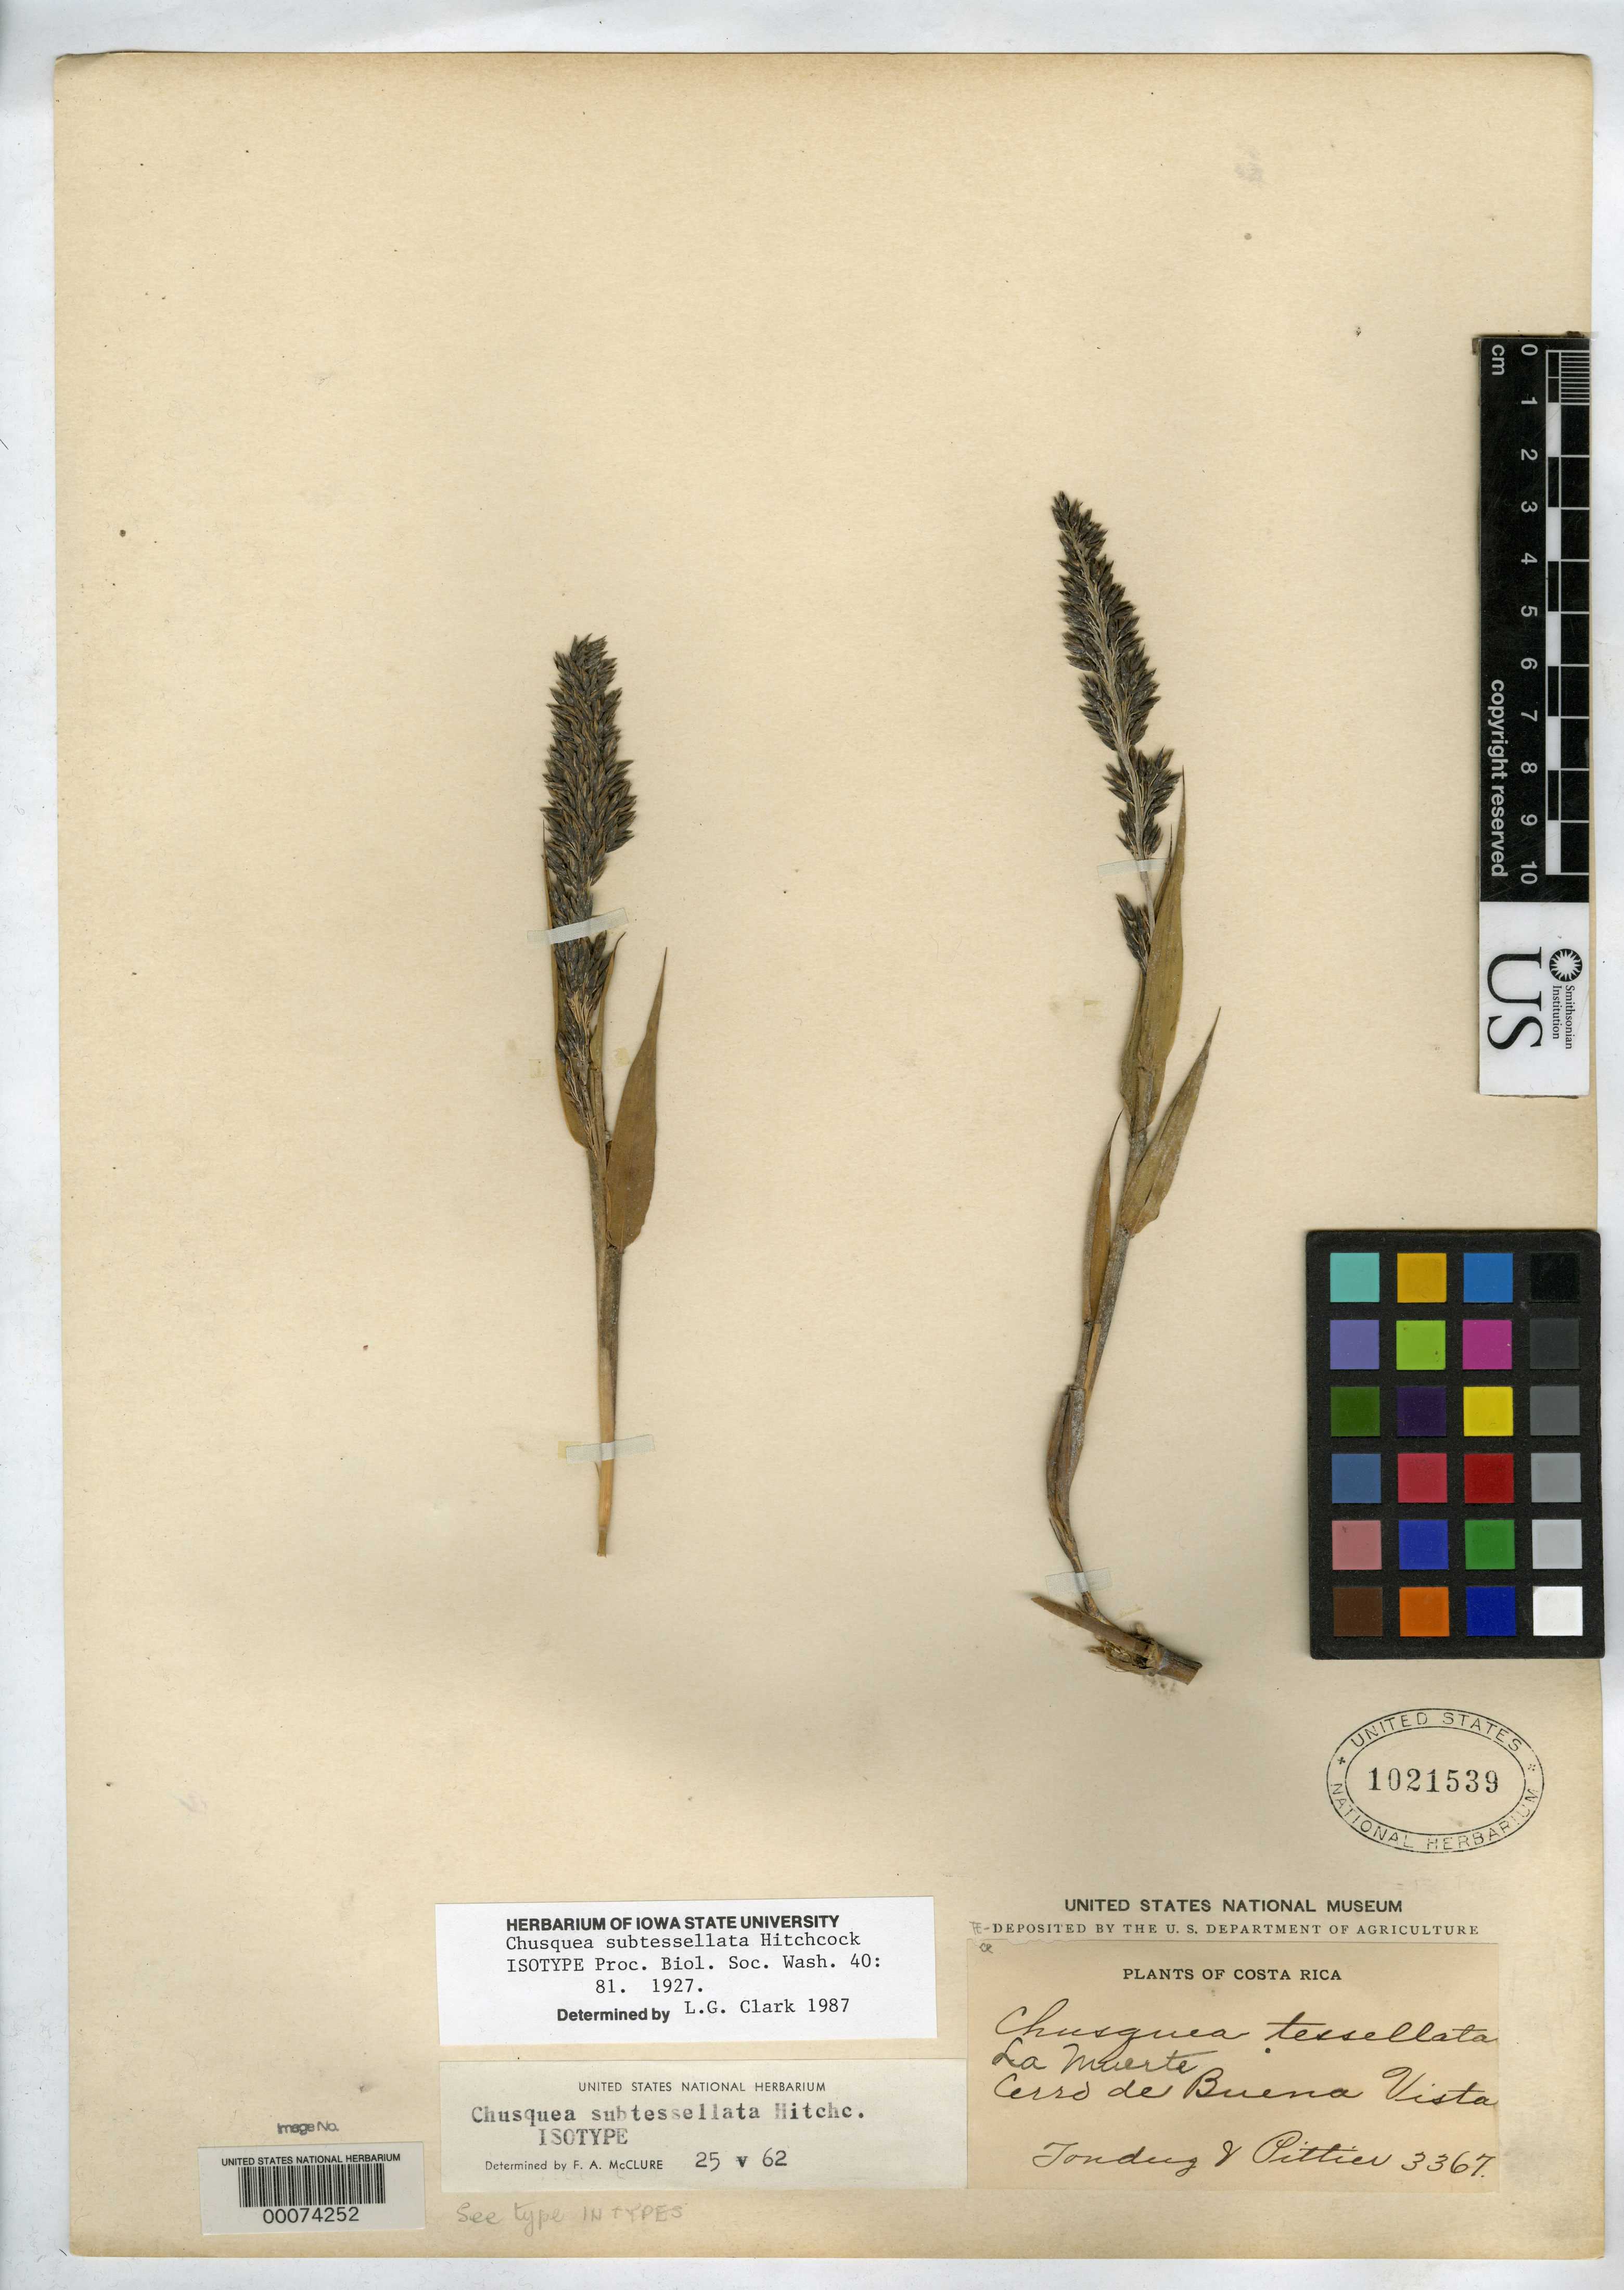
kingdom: Plantae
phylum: Tracheophyta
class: Liliopsida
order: Poales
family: Poaceae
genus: Chusquea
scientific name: Chusquea subtessellata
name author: Hitchc.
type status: Isotype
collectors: A. Tonduz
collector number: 3367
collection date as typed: Jan 1891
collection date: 1891-01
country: Costa Rica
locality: Cerro de La Muerte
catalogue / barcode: US 1021539